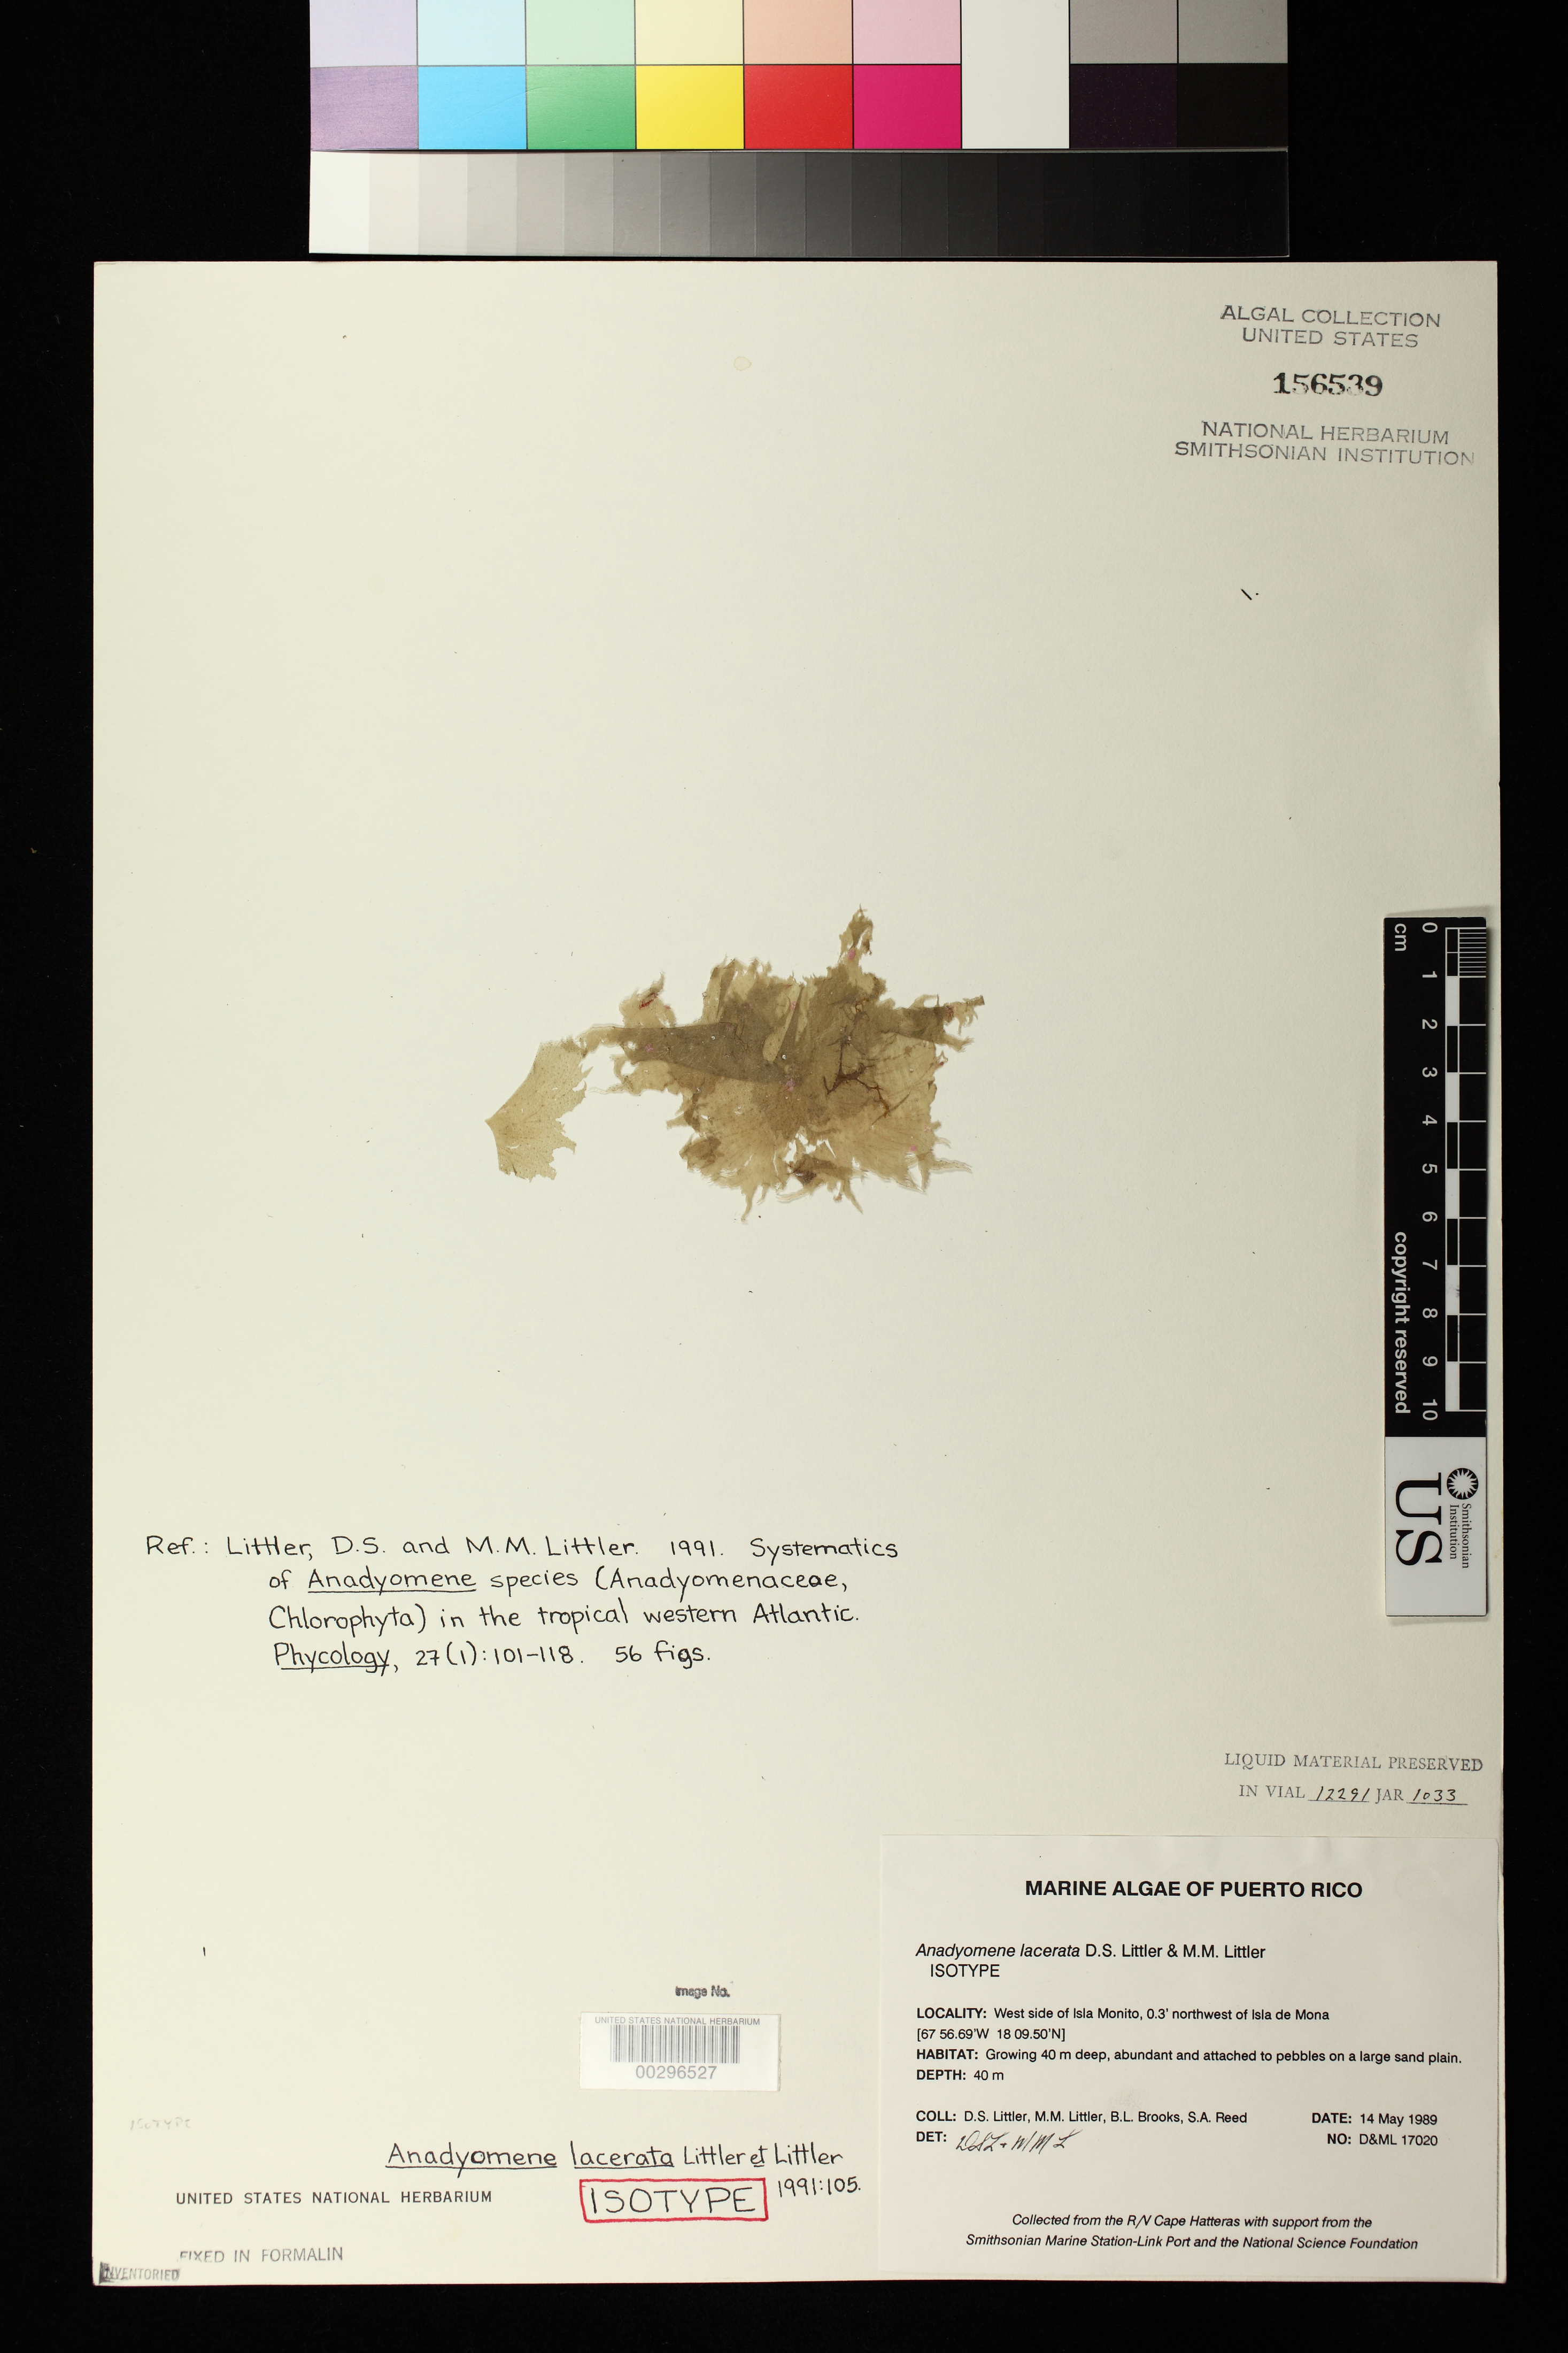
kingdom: Plantae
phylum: Chlorophyta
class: Ulvophyceae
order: Cladophorales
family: Anadyomenaceae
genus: Anadyomene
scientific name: Anadyomene lacerata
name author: D.S. Littler & Littler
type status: Isotype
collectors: D. S. Littler, M. M. Littler, B. Brooks & S. Reed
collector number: D&ML 17020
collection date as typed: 14 May 1989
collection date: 1989-05-14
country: Puerto Rico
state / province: Mayaguez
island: Isla de Mona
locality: Isla Monito.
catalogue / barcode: US 156539